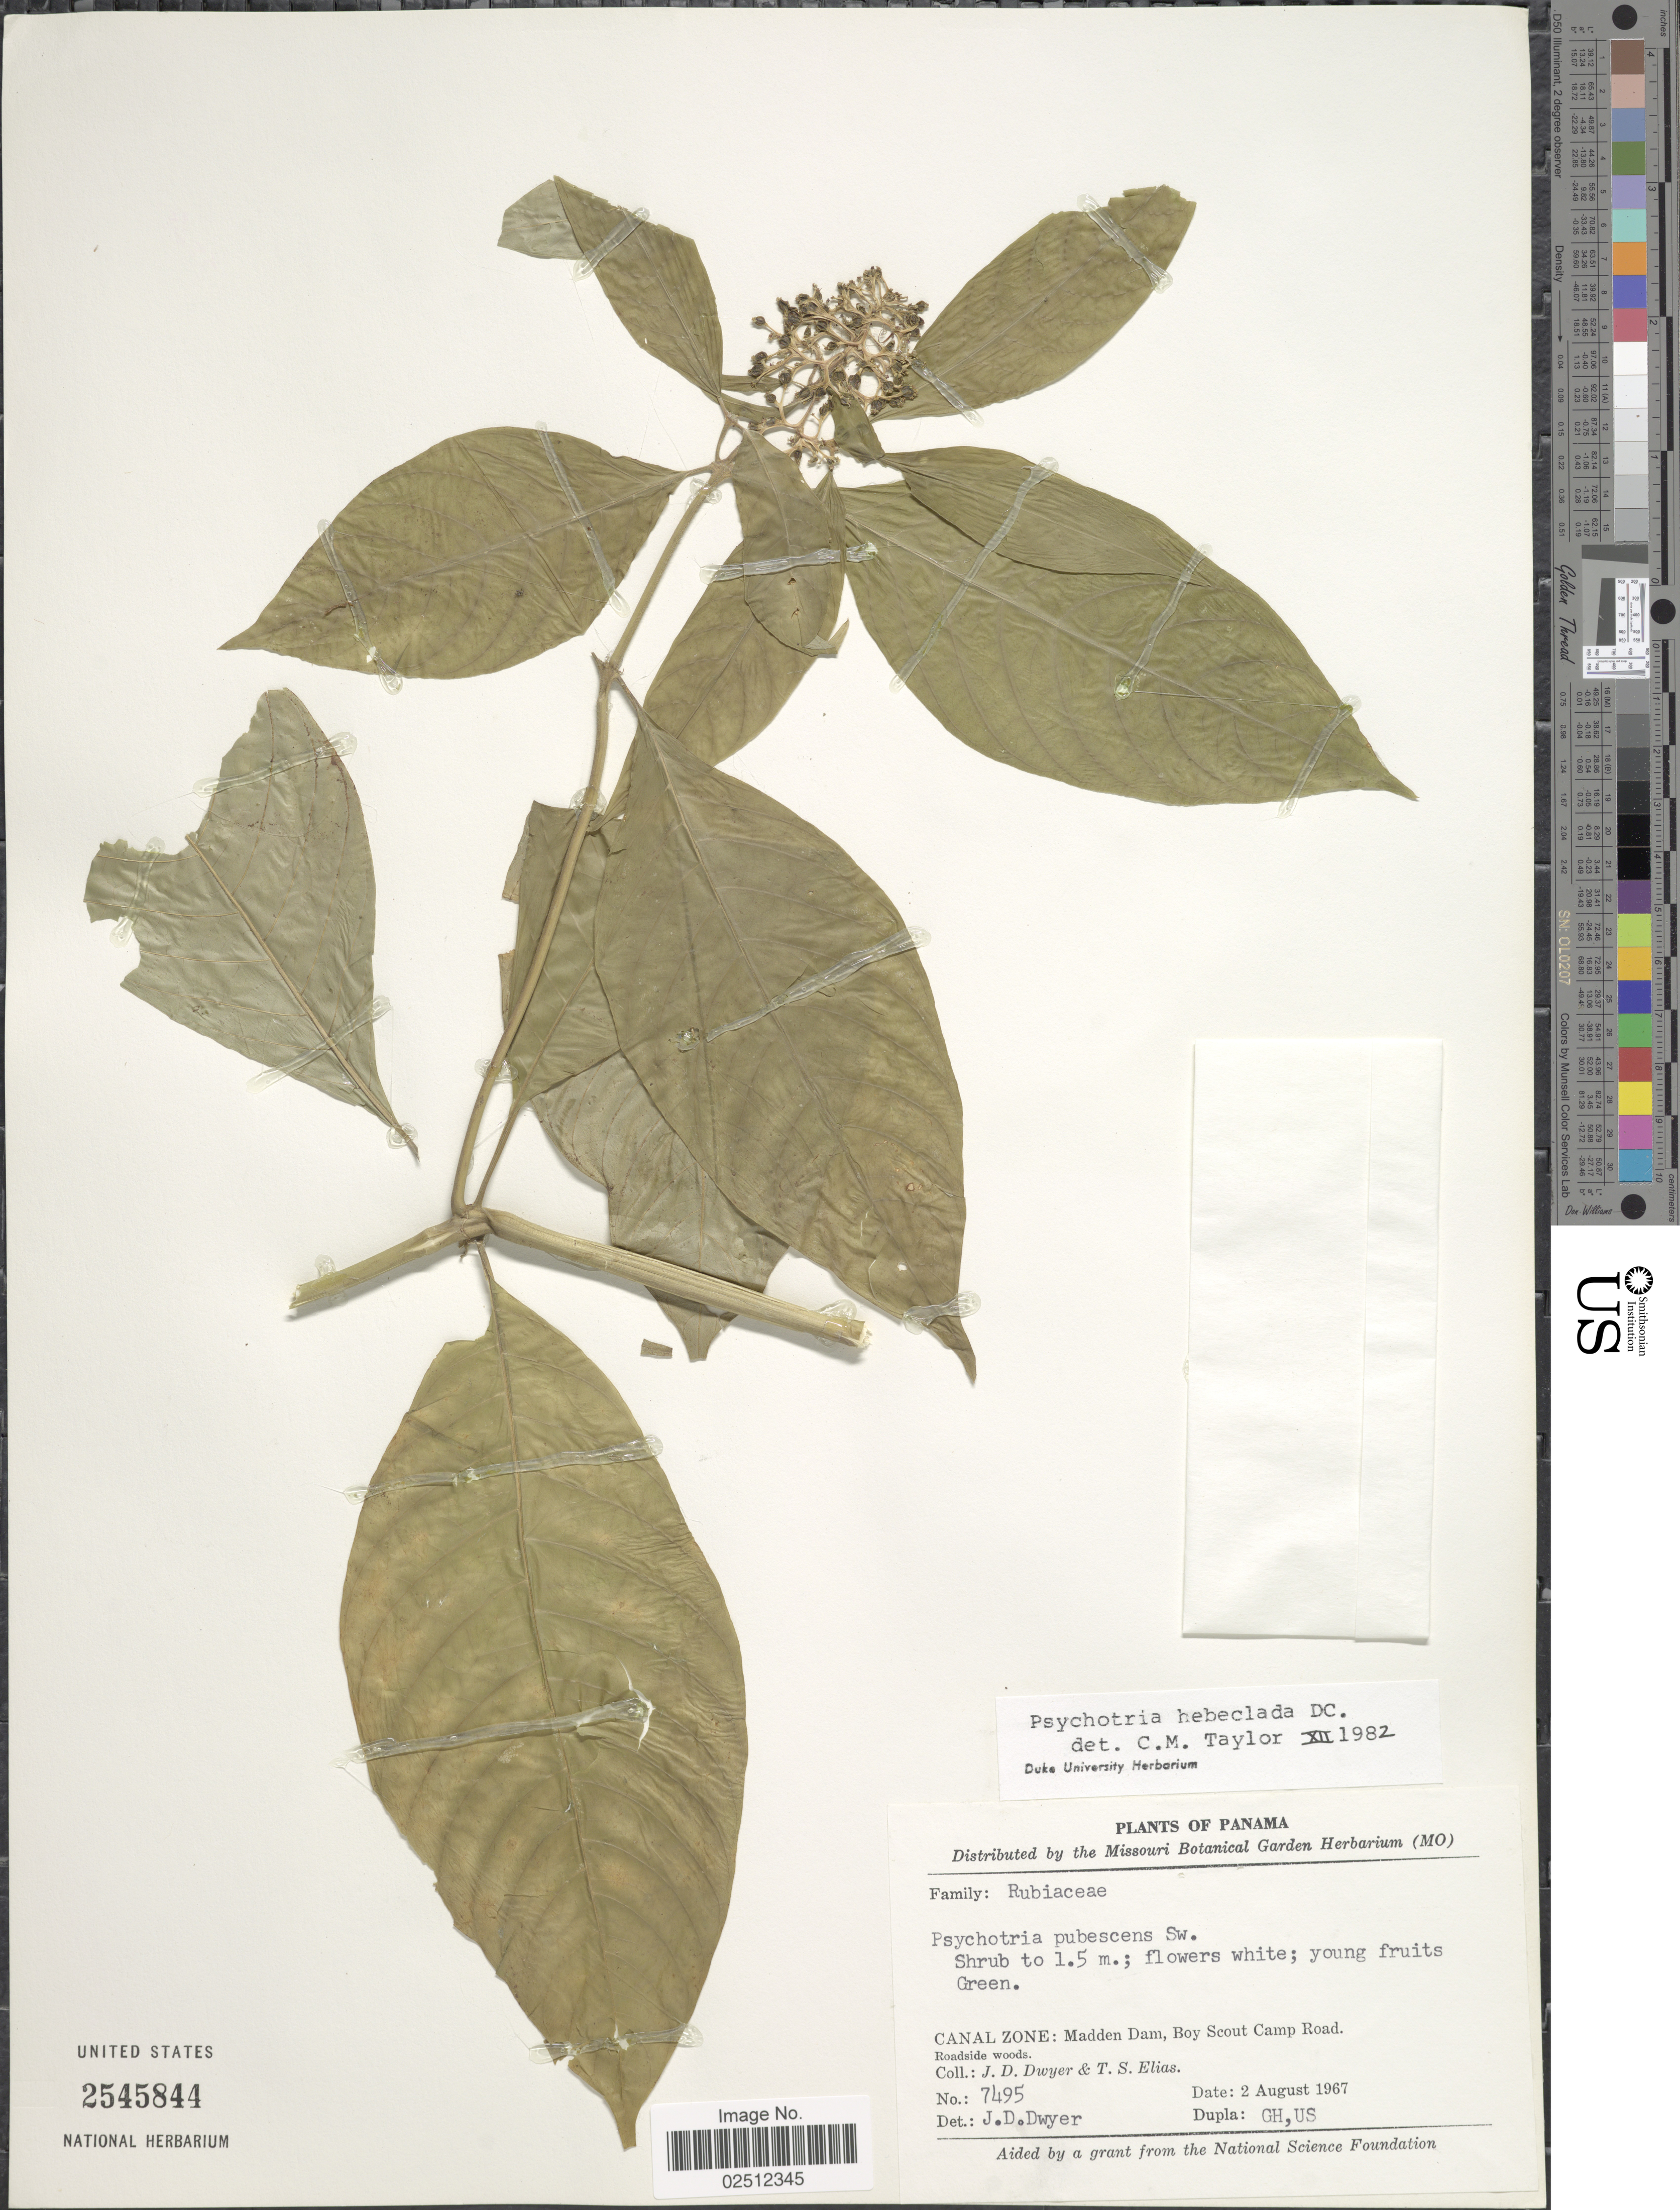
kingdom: Plantae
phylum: Tracheophyta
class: Magnoliopsida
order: Gentianales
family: Rubiaceae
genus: Psychotria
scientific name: Psychotria hebeclada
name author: DC.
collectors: J. D. Dwyer & T. S. Elias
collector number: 7495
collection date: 1967-08-02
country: Panama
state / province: Colón / Panamá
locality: Canal Zone: madden Dam, Boy Scout Camp Road. Roadside woods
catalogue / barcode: US 2545844